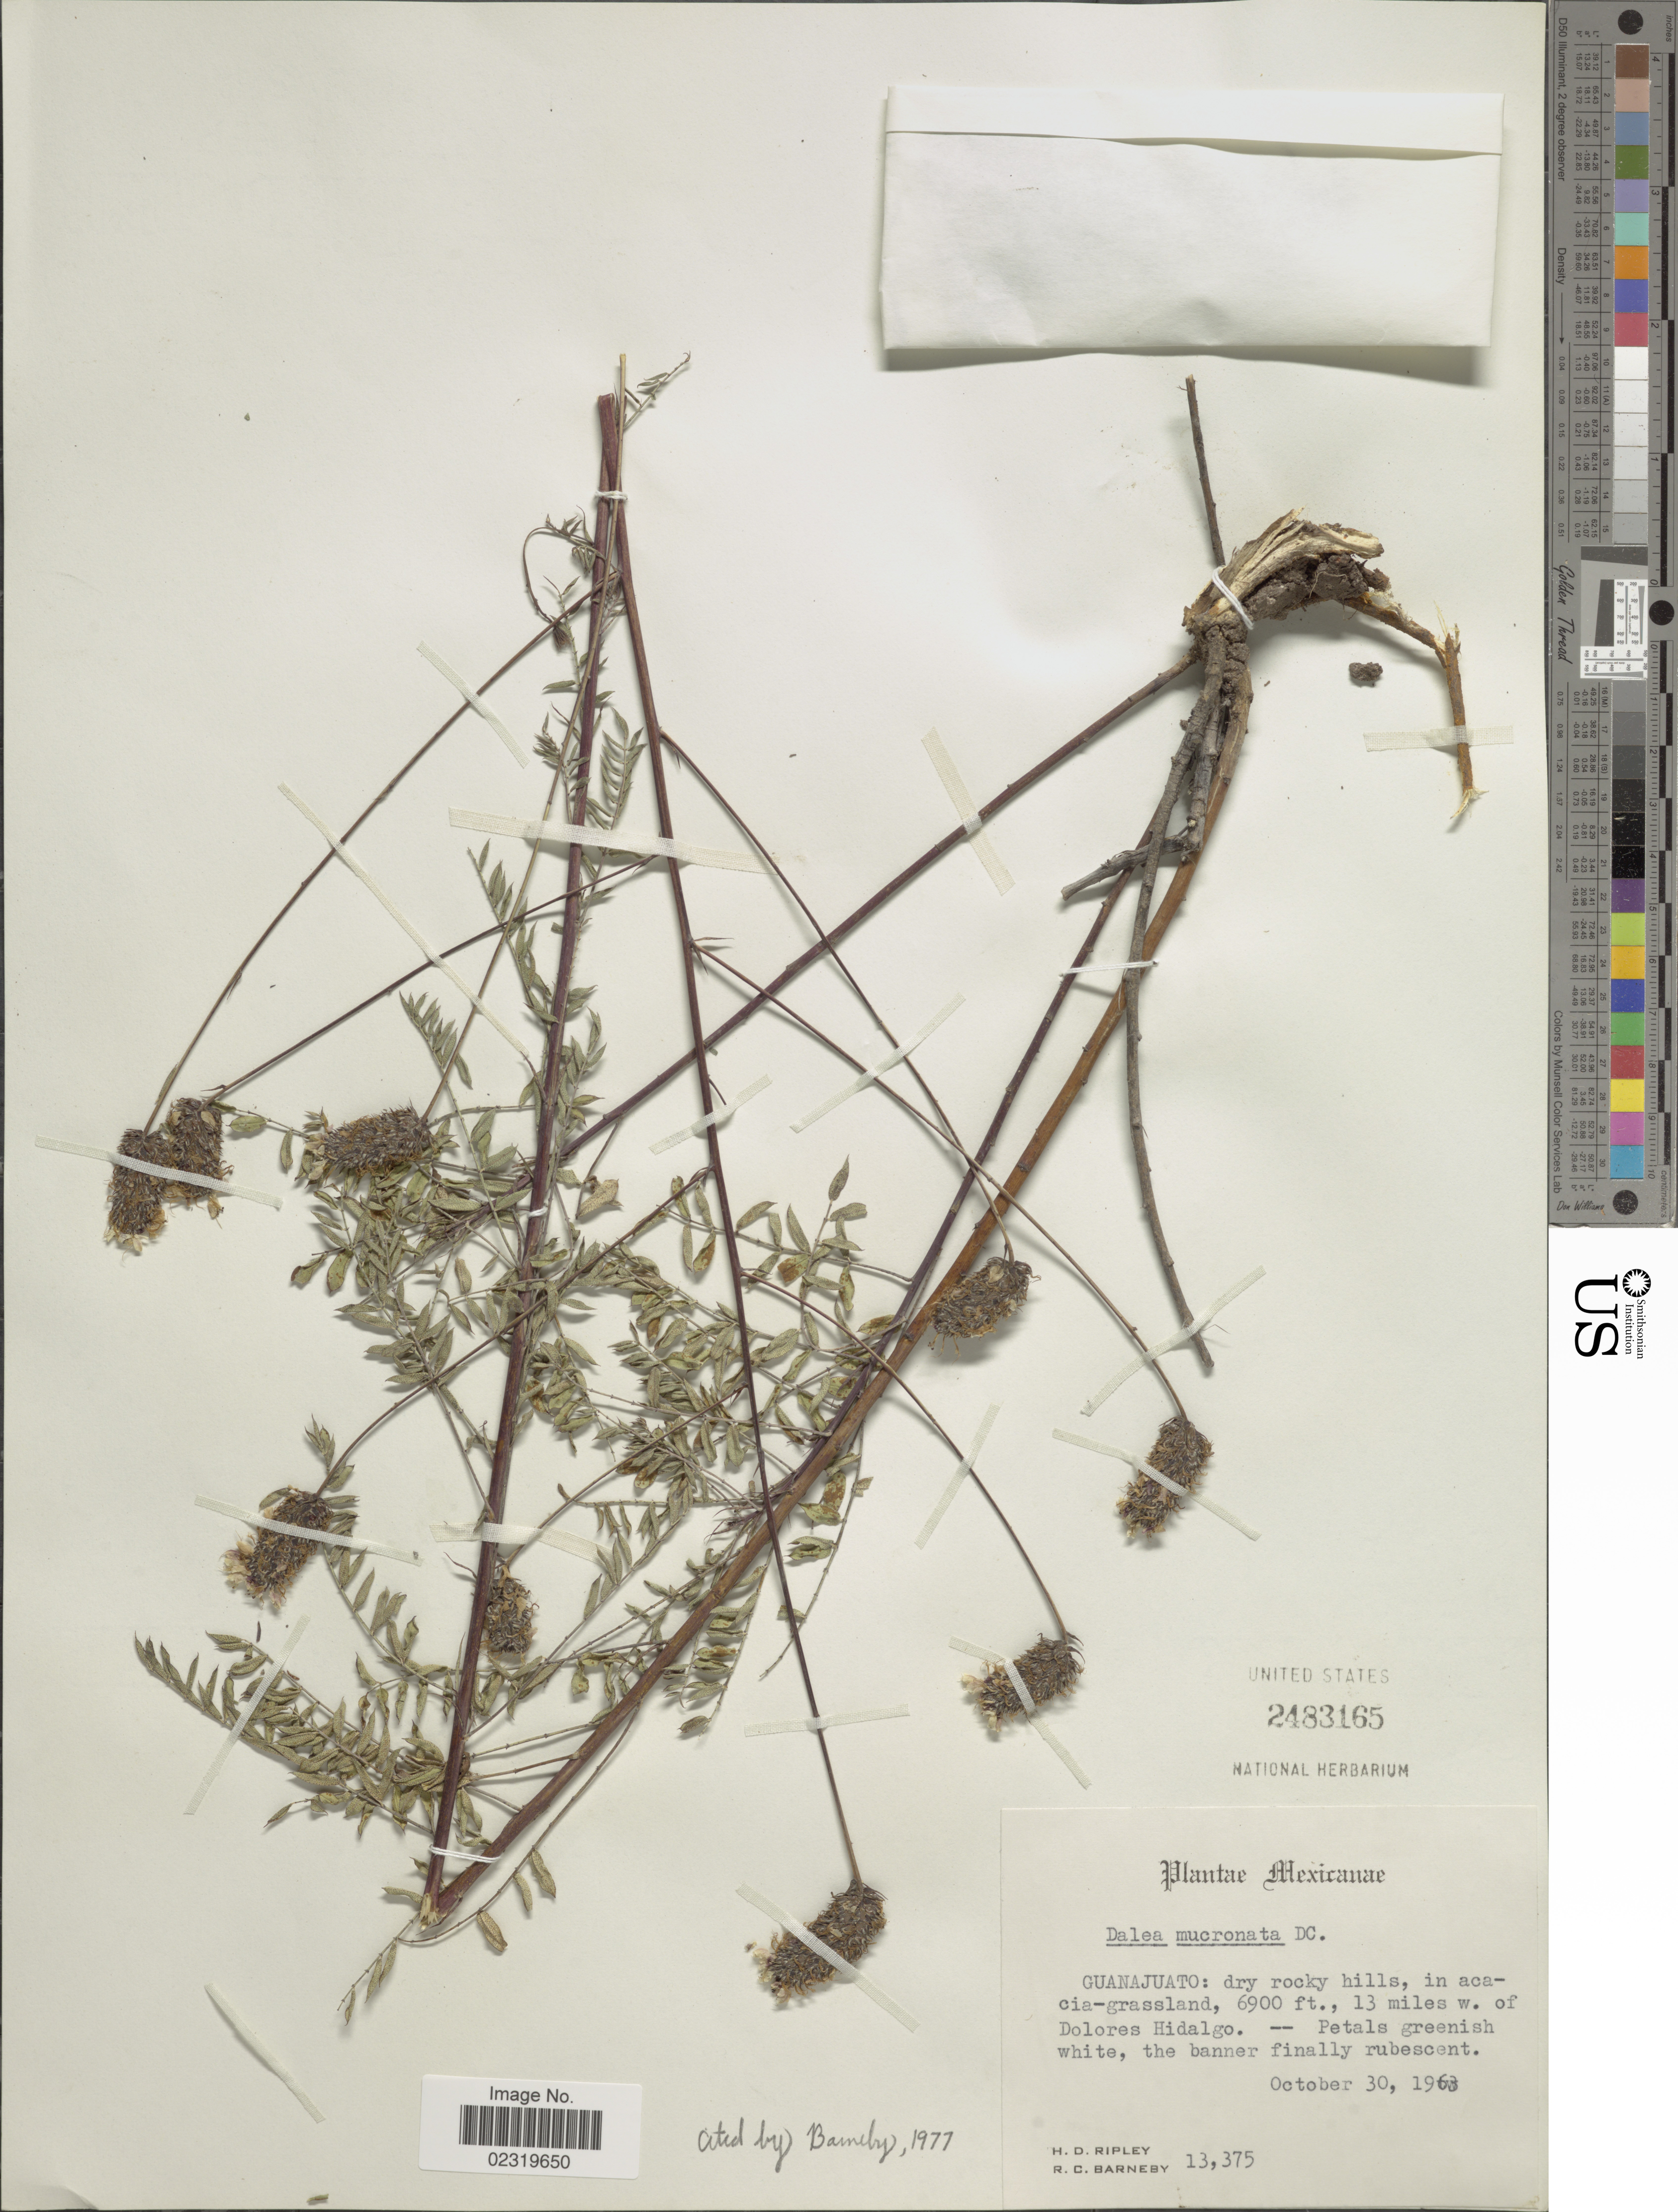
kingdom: Plantae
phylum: Tracheophyta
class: Magnoliopsida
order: Fabales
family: Fabaceae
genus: Dalea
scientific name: Dalea mucronata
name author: DC.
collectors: H. Ripley & R. C. Barneby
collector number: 13375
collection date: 1963-10-30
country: Mexico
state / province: Guanajuato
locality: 13 miles w of Dolores Hidalgo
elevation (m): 2103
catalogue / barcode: US 2483165